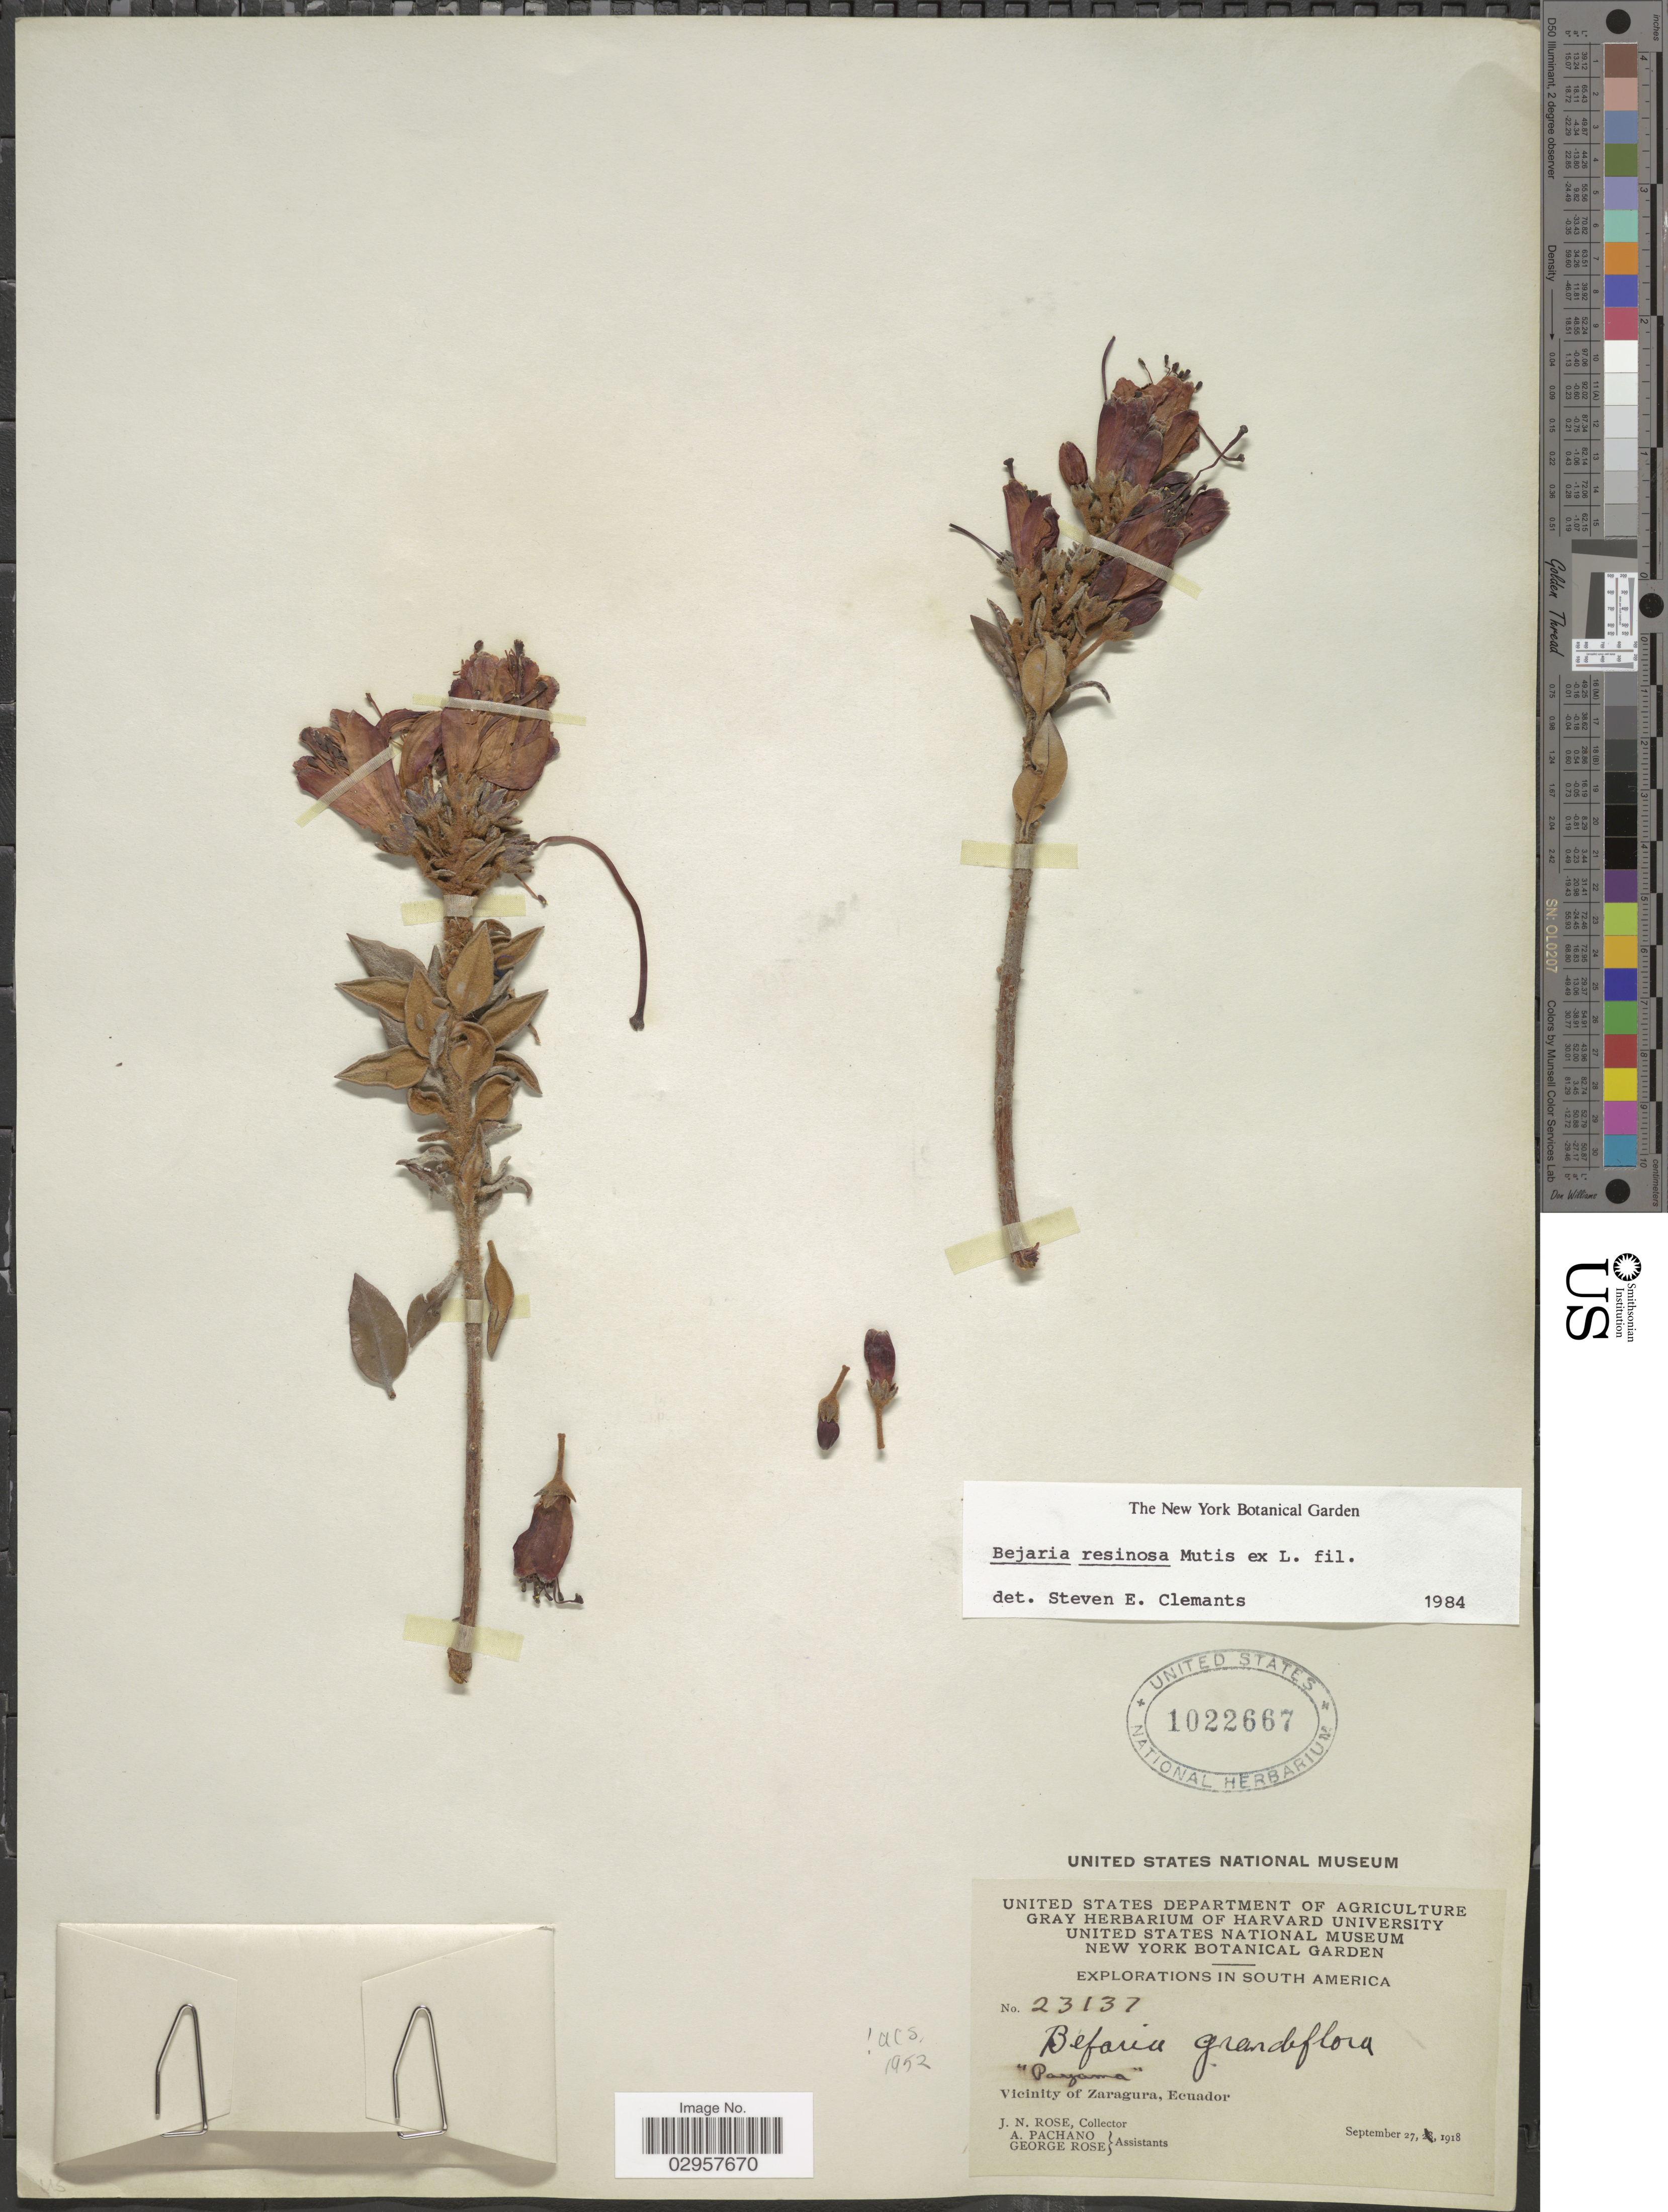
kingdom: Plantae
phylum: Tracheophyta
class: Magnoliopsida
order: Ericales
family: Ericaceae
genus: Befaria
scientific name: Befaria resinosa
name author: Mutis ex L. f.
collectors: J. N. Rose, A. Pachano & G. Rose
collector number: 23137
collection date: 1918-09-27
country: Ecuador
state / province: Loja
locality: Vicinity of Zaragura.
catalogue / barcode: US 1022667